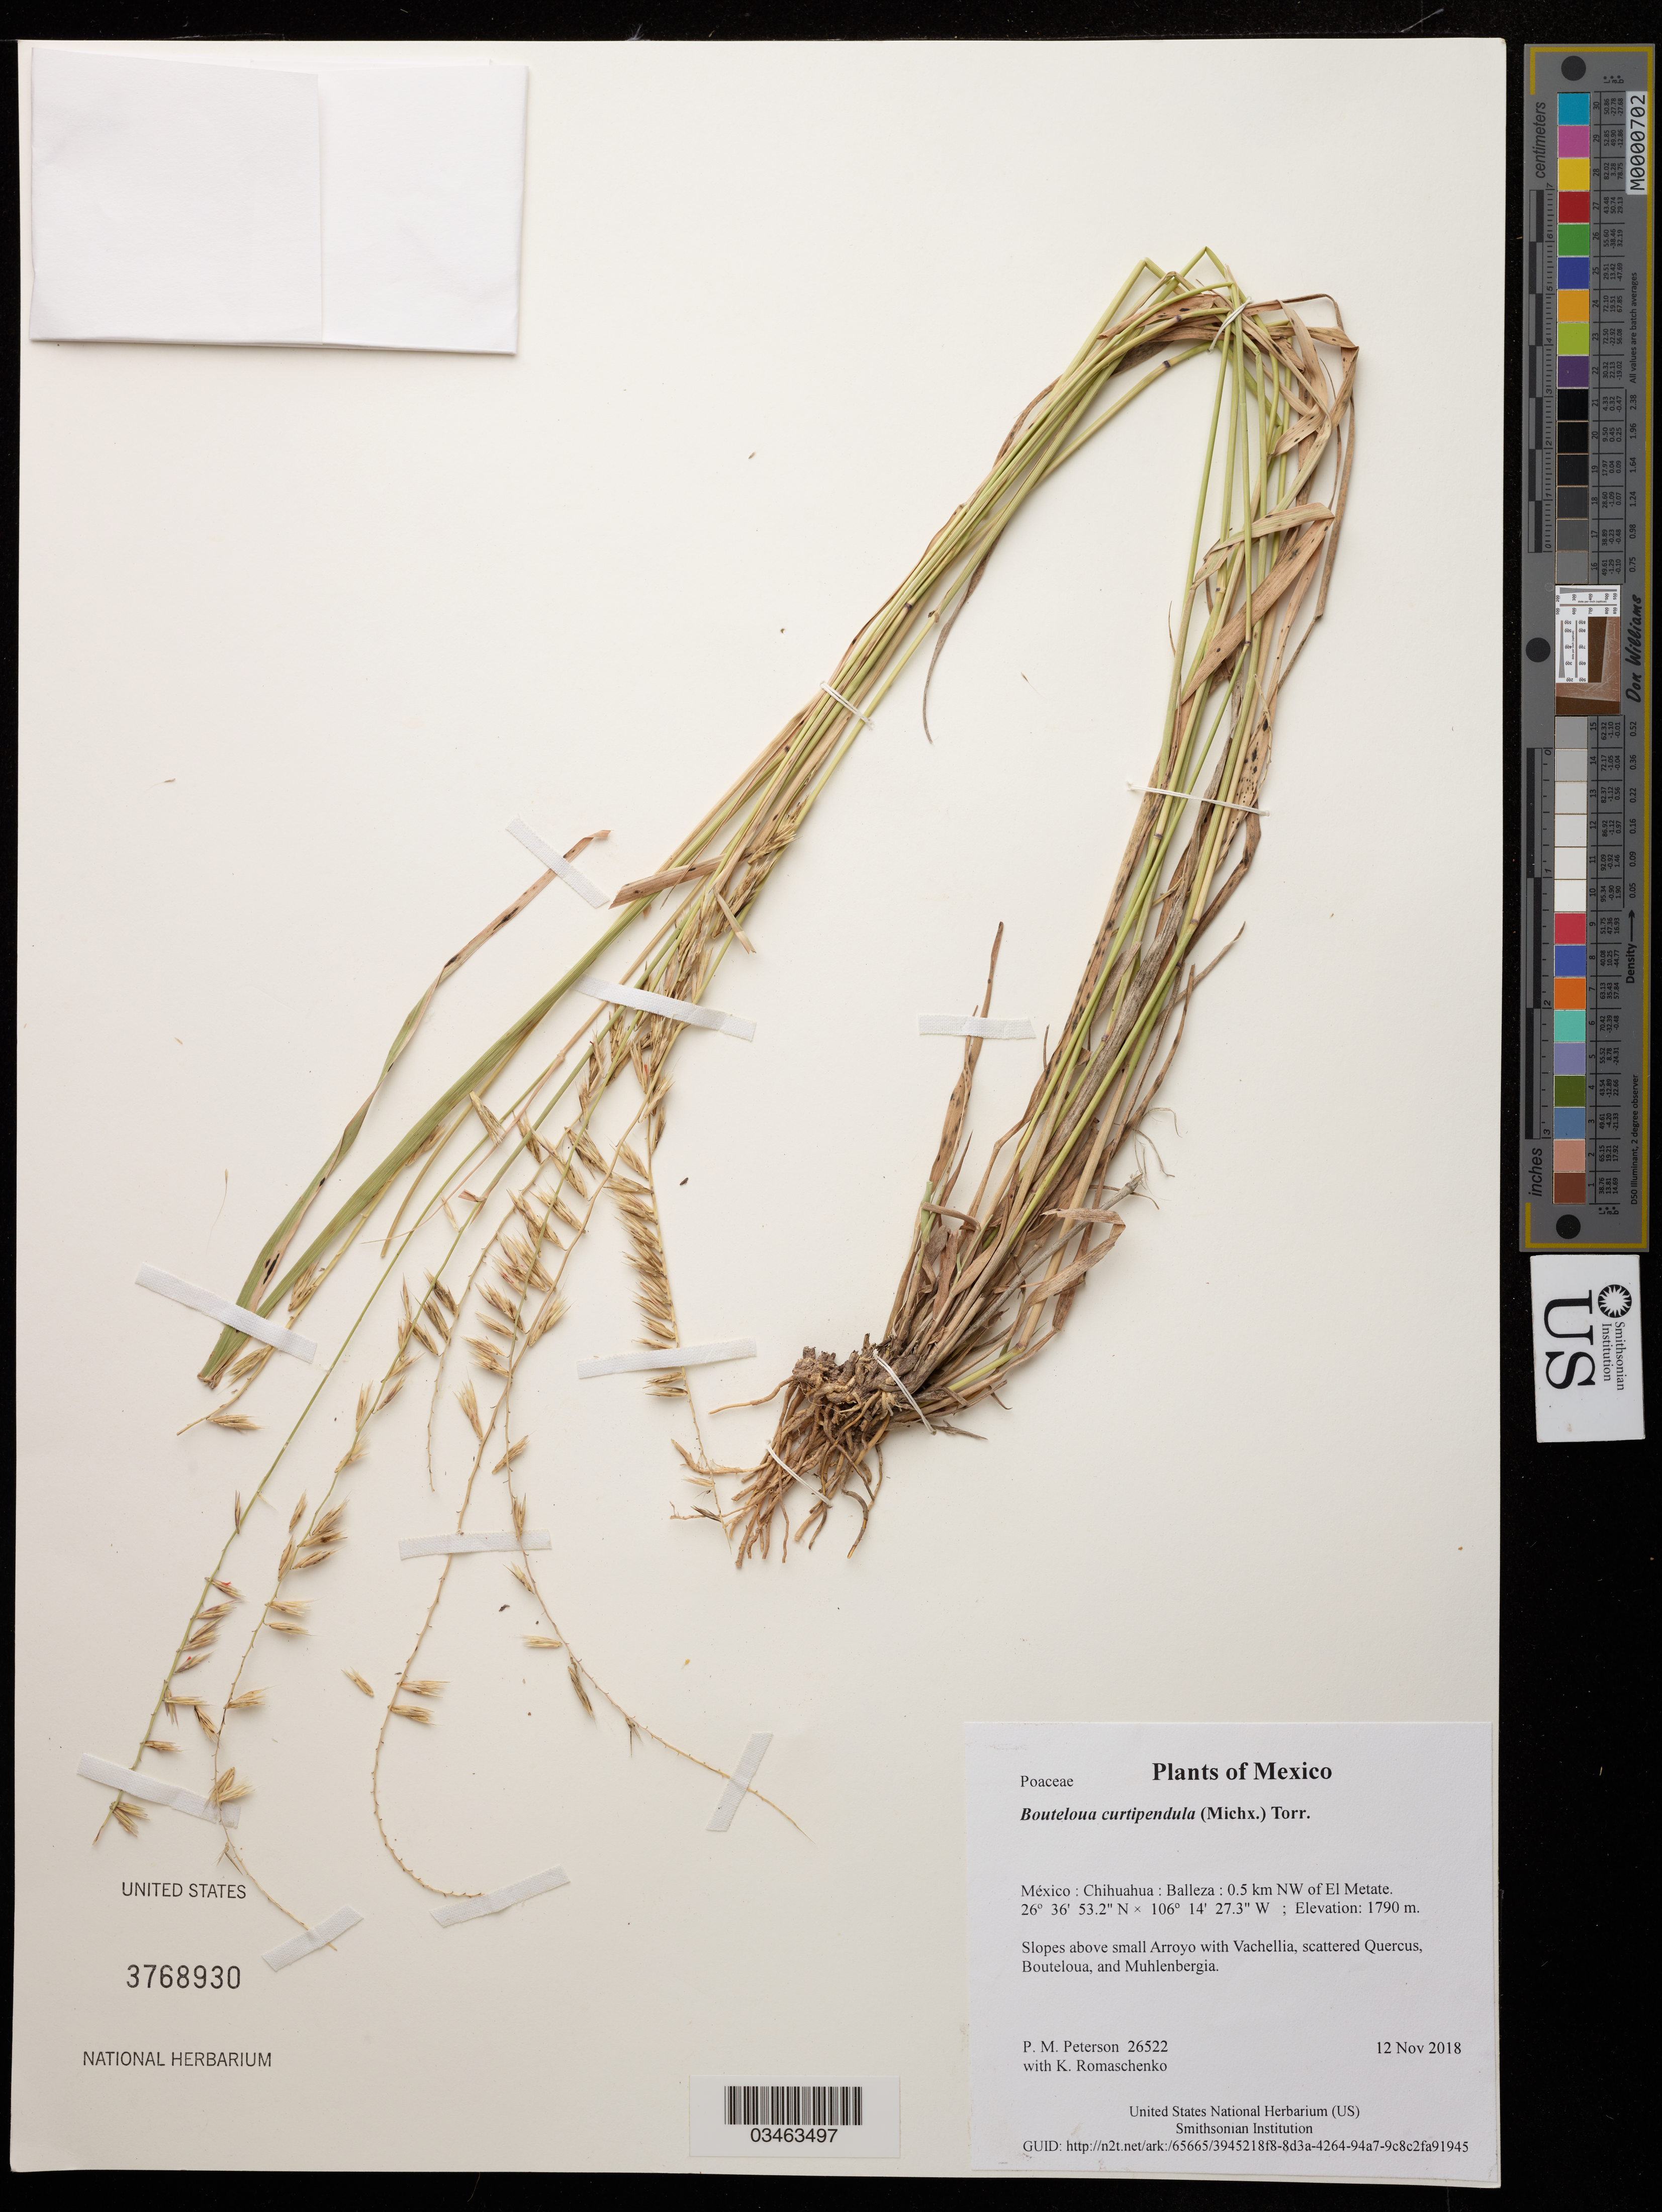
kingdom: Plantae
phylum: Tracheophyta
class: Liliopsida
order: Poales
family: Poaceae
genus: Bouteloua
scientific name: Bouteloua curtipendula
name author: (Michx.) Torr.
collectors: P. M. Peterson & K. Romaschenko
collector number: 26522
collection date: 2018-11-12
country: México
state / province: Chihuahua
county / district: Balleza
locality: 0.5 km NW of El Metate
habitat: Slopes above small Arroyo with Vachellia, scattered Quercus, Bouteloua, and Muhlenbergia.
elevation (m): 1790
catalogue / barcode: US 3768930